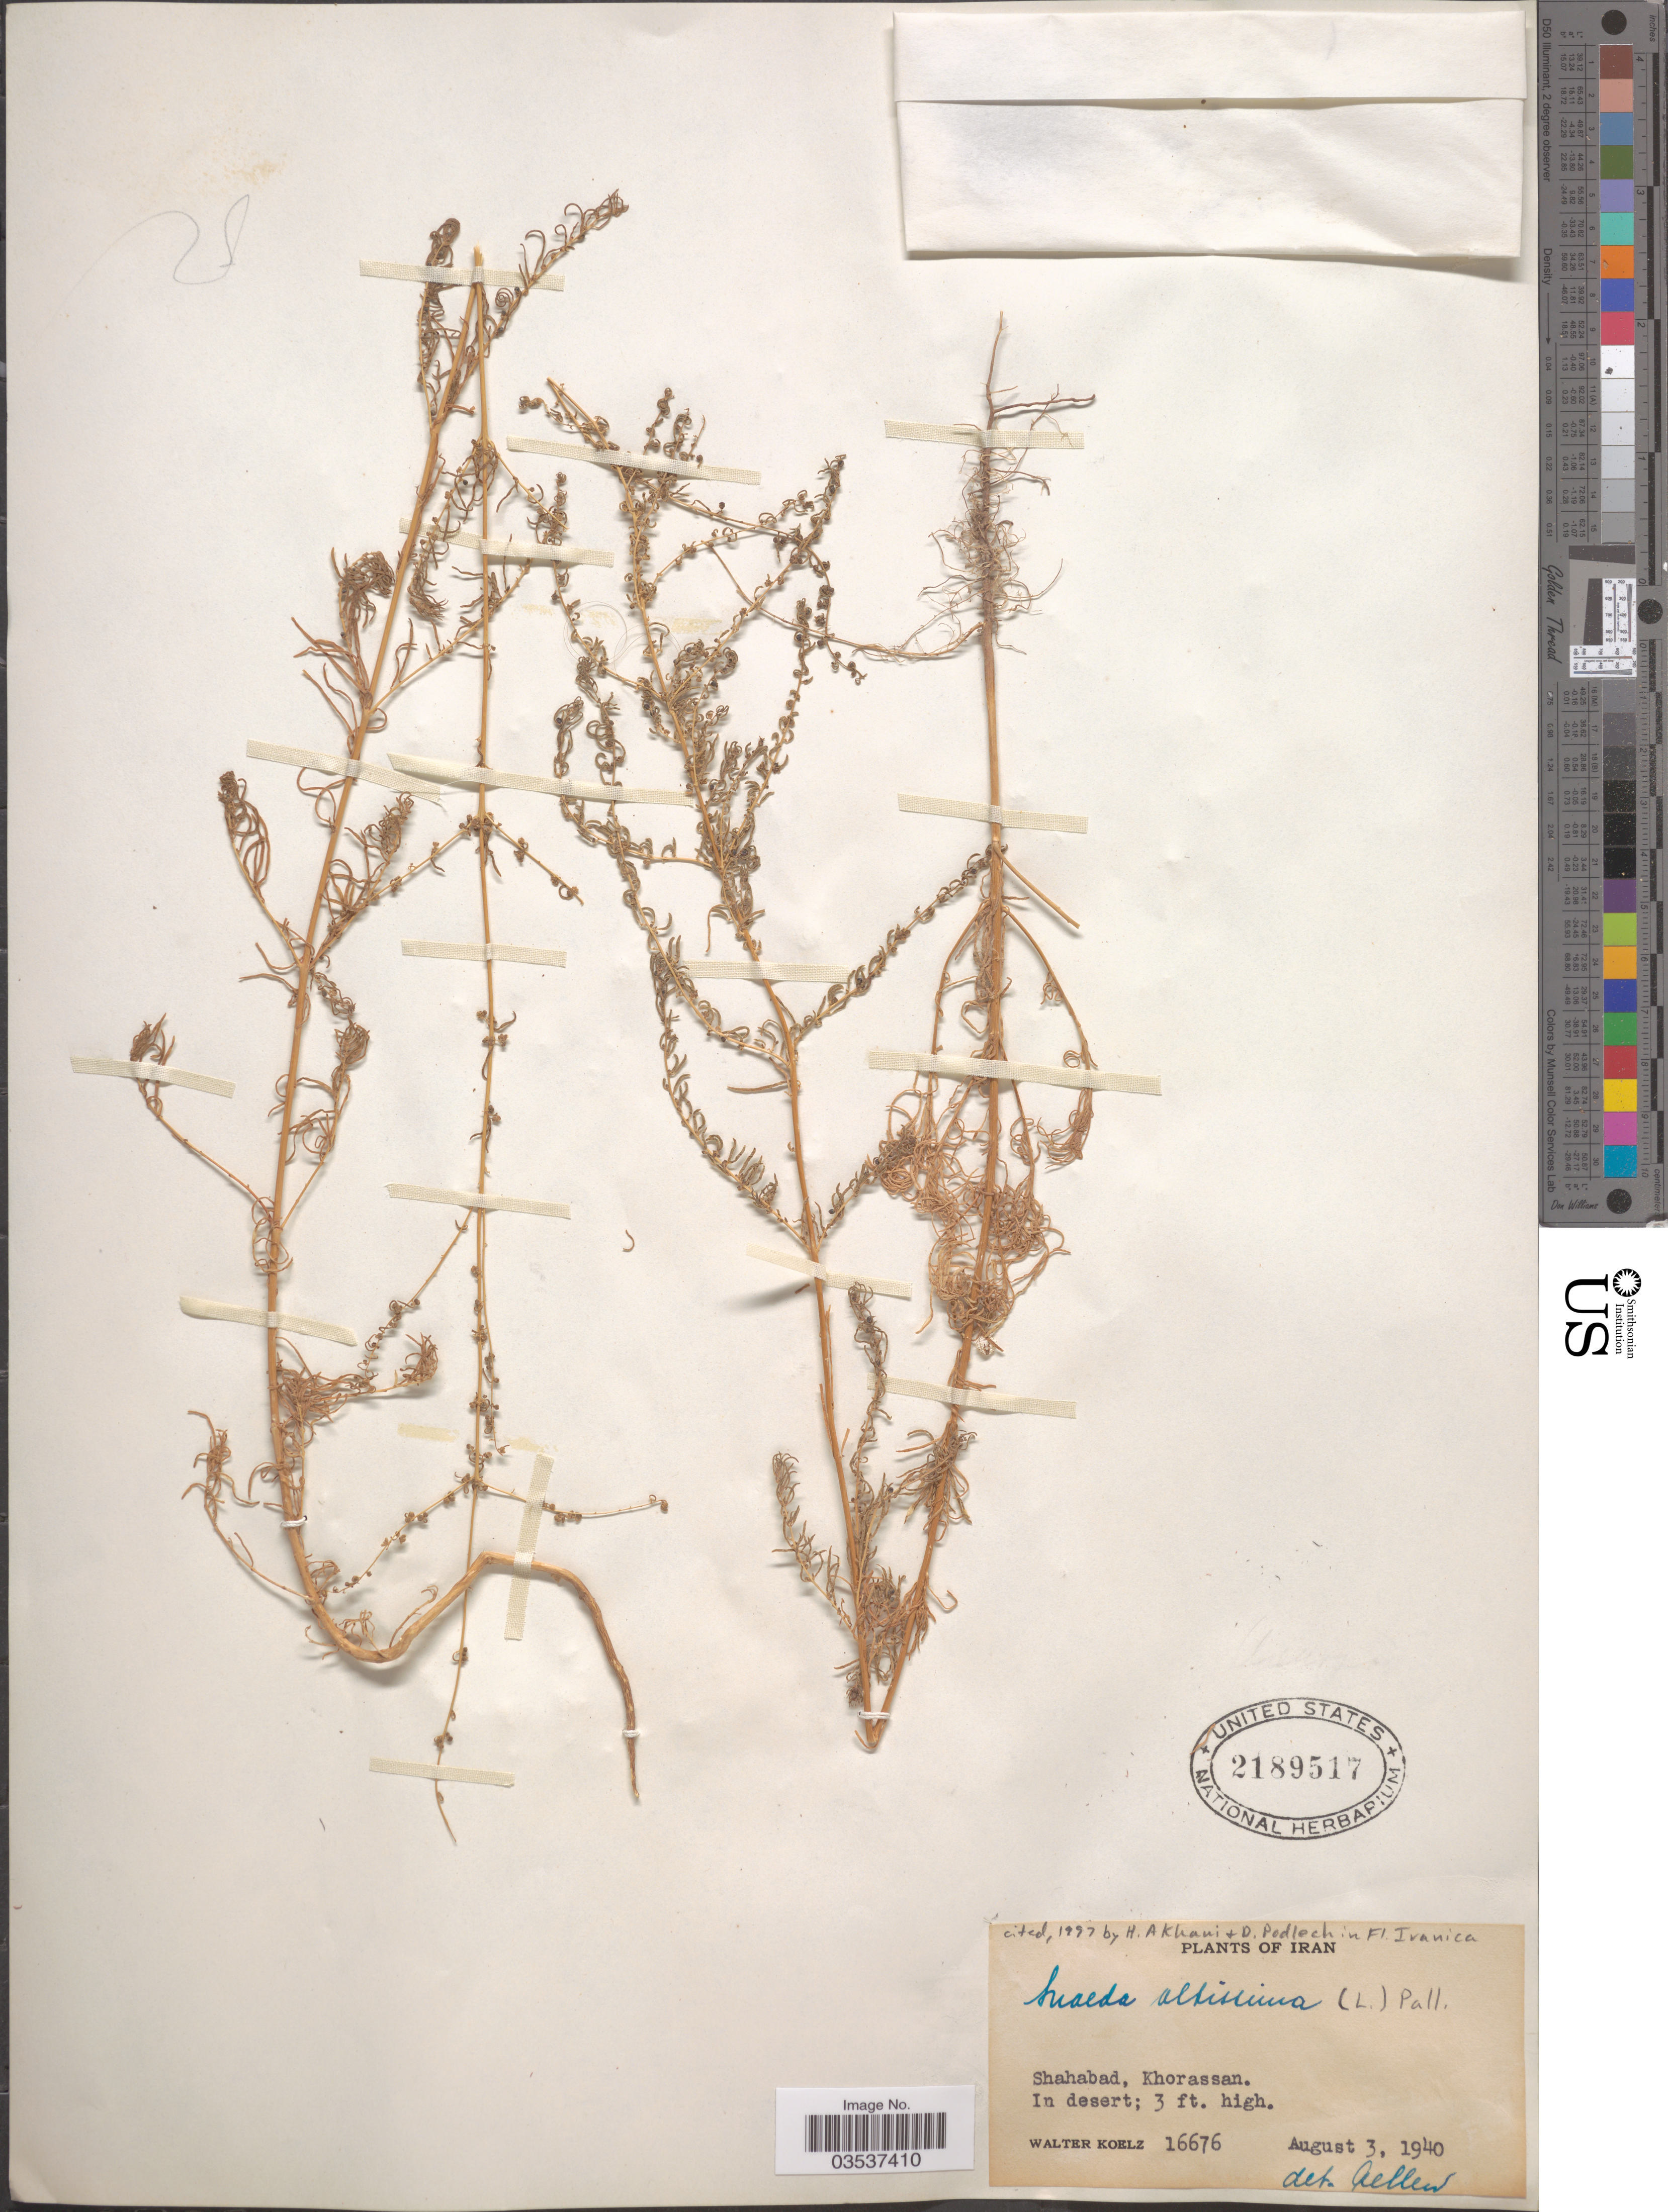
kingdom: Plantae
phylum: Tracheophyta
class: Magnoliopsida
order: Caryophyllales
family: Amaranthaceae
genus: Suaeda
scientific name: Suaeda altissima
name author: (L.) Pall.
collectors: W. N. Koelz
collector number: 16676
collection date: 1940-08-03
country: Iran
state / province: Khorasan [obsolete]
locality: Shahabad.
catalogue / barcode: US 2189517